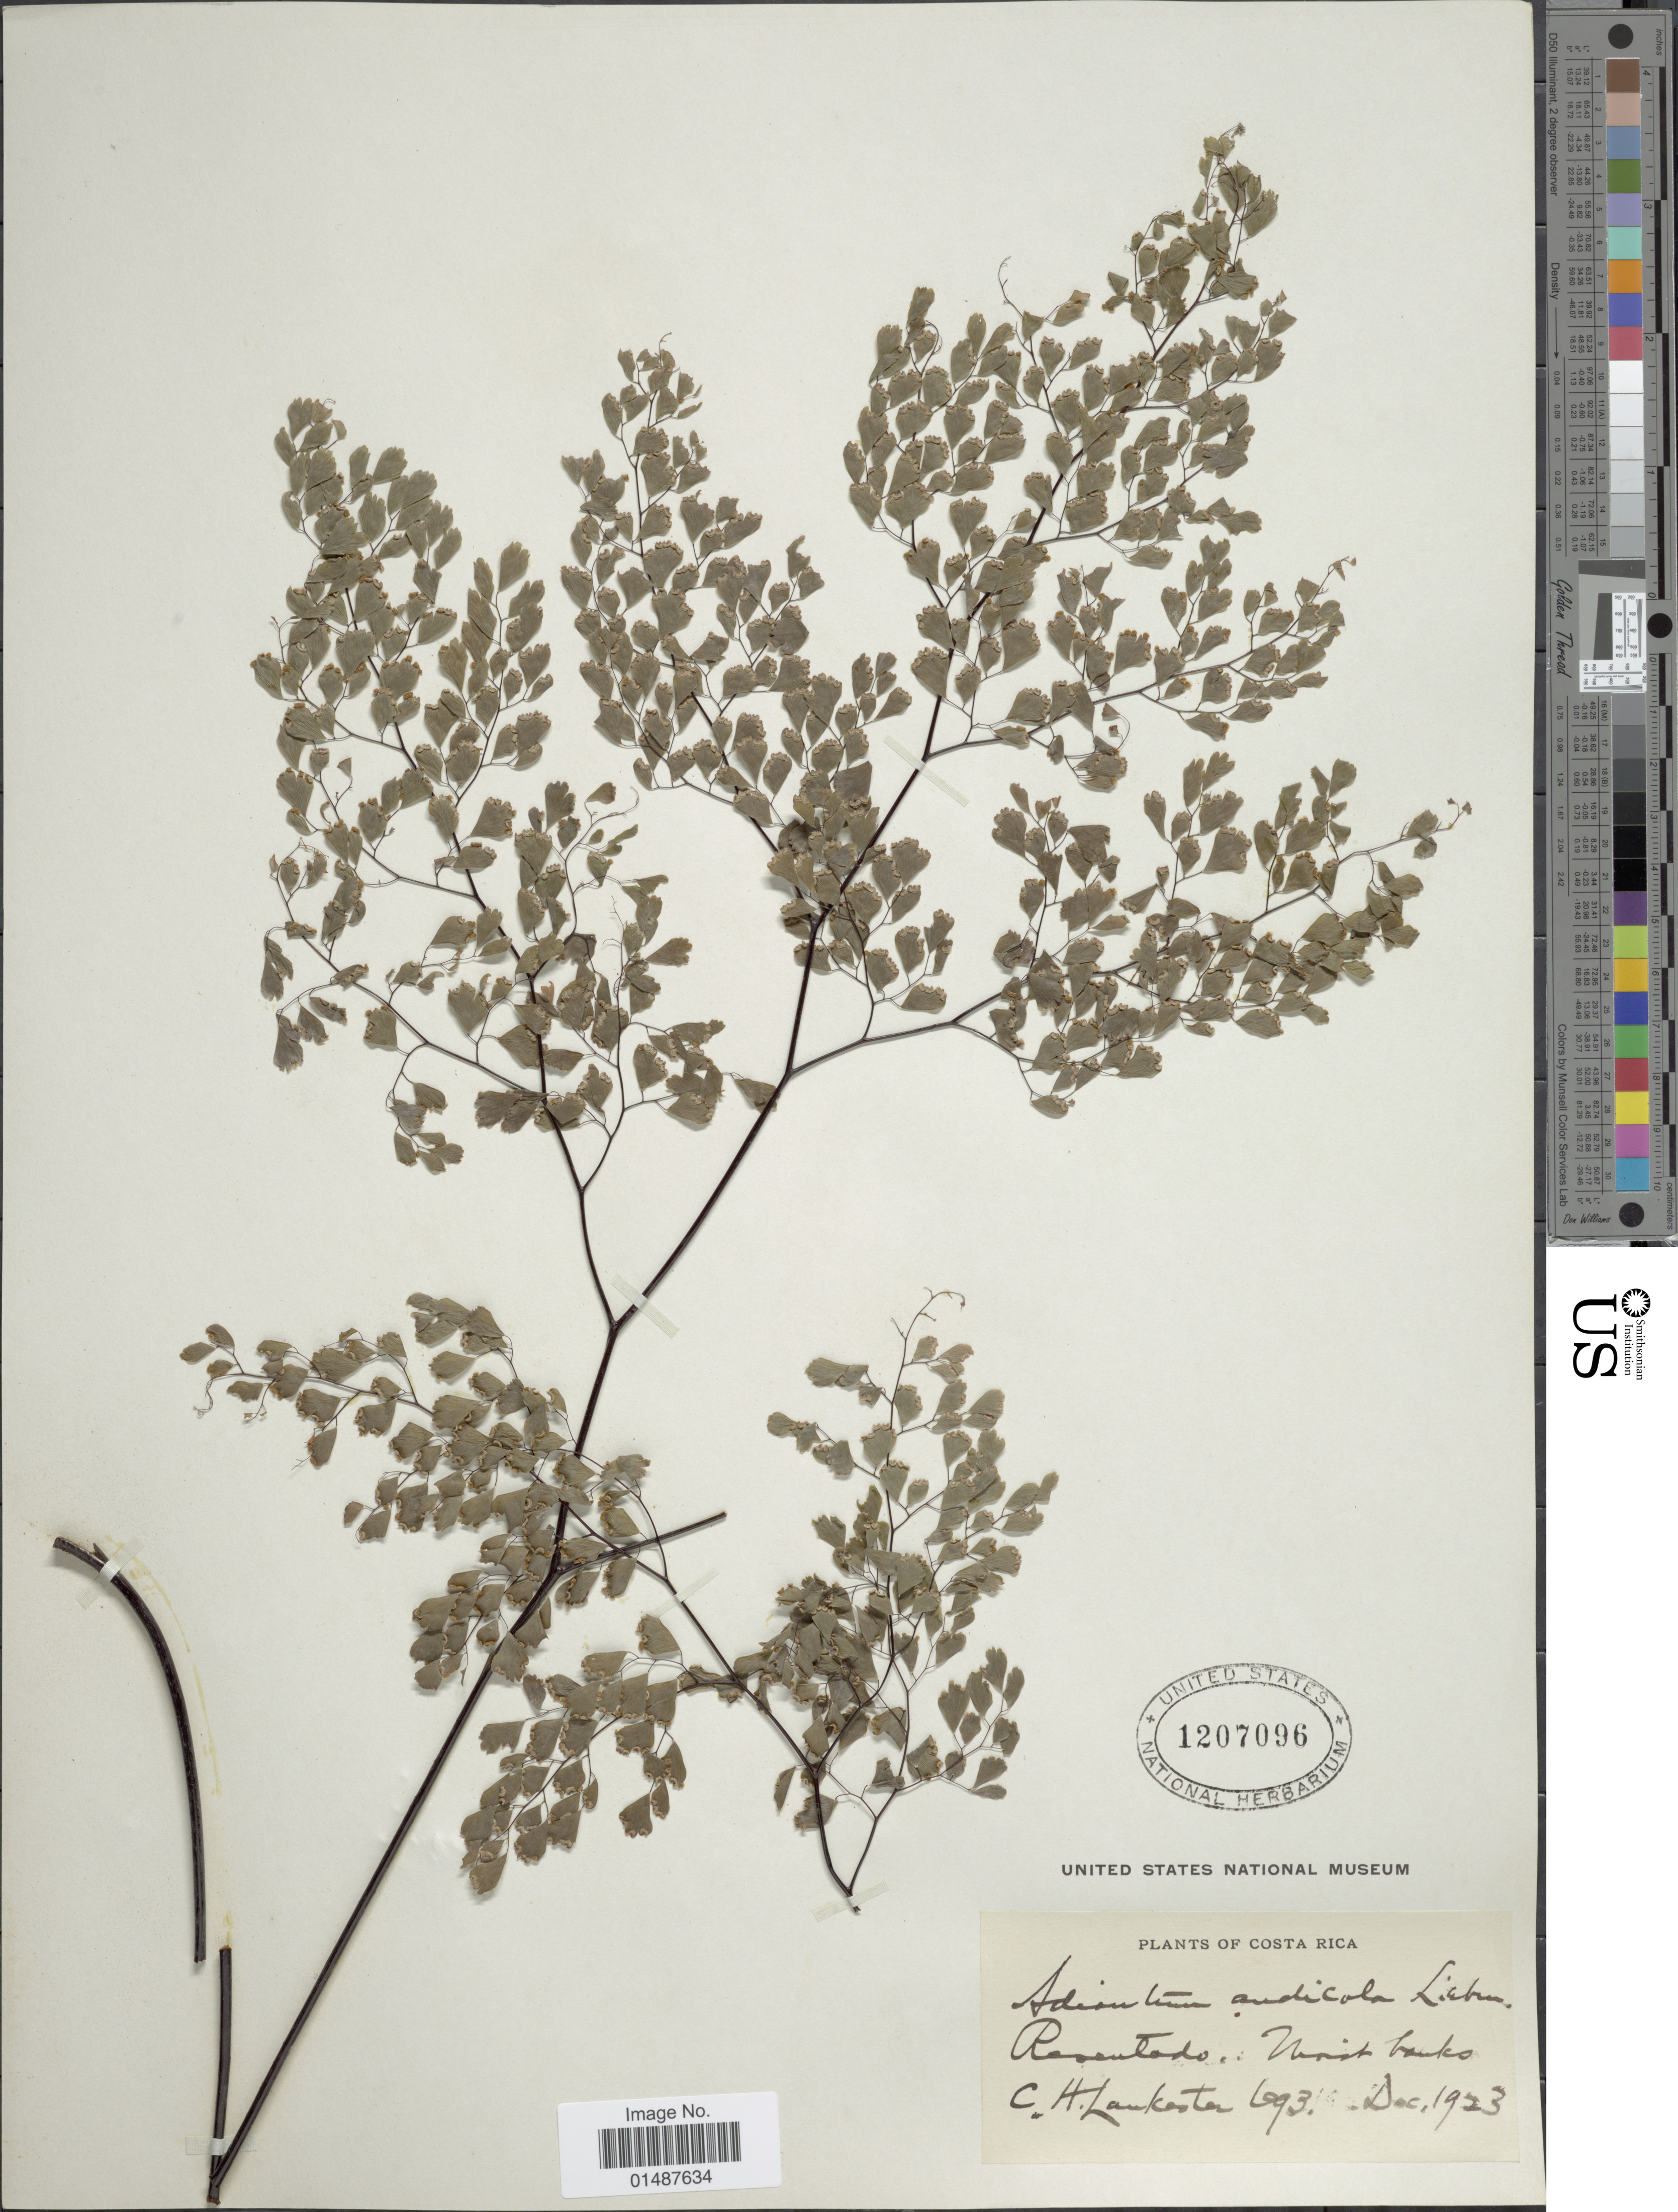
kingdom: Plantae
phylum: Tracheophyta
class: Polypodiopsida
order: Polypodiales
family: Pteridaceae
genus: Adiantum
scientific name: Adiantum andicola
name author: Liebm.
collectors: C. H. Lankester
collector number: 693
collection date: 1923-12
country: Costa Rica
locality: Reventado; Moist banks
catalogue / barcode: US 1207096